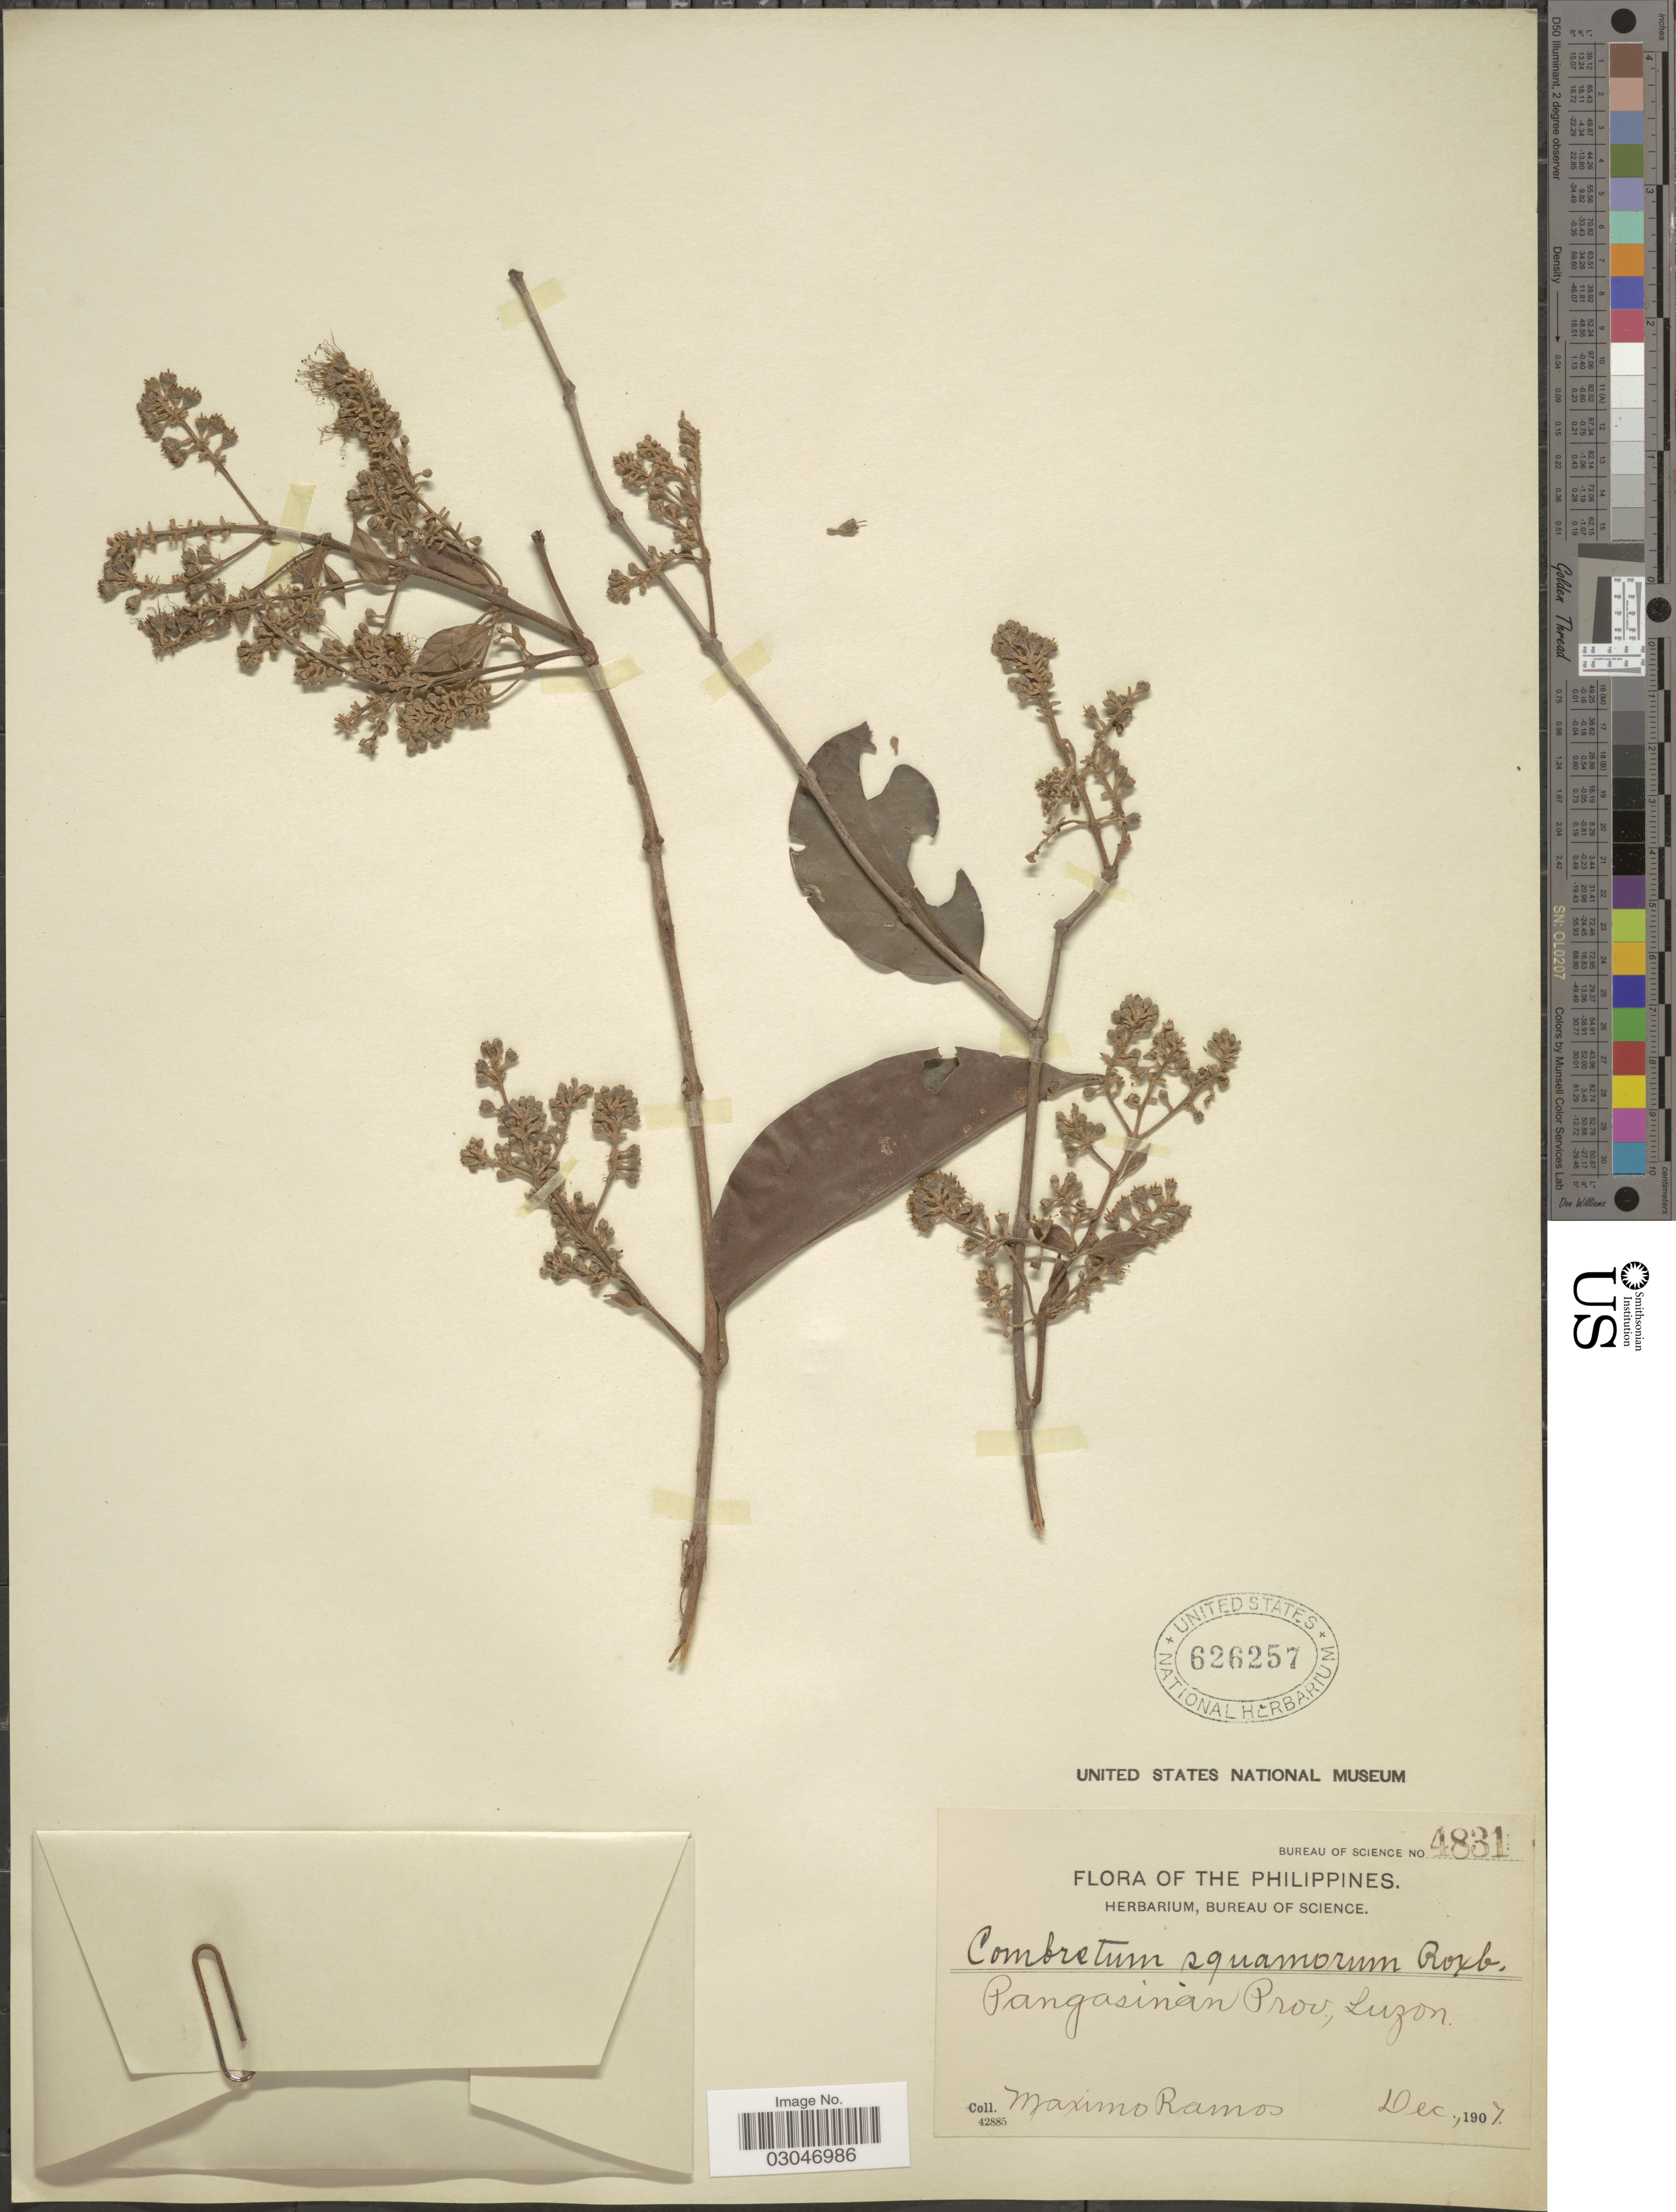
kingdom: Plantae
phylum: Tracheophyta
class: Magnoliopsida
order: Myrtales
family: Combretaceae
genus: Combretum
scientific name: Combretum squamosum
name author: Roxb.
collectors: M. Ramos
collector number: Bureau of Science 4831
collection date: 1907-12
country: Philippines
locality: Pangasinan Prov. Luzon.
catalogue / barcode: US 626257